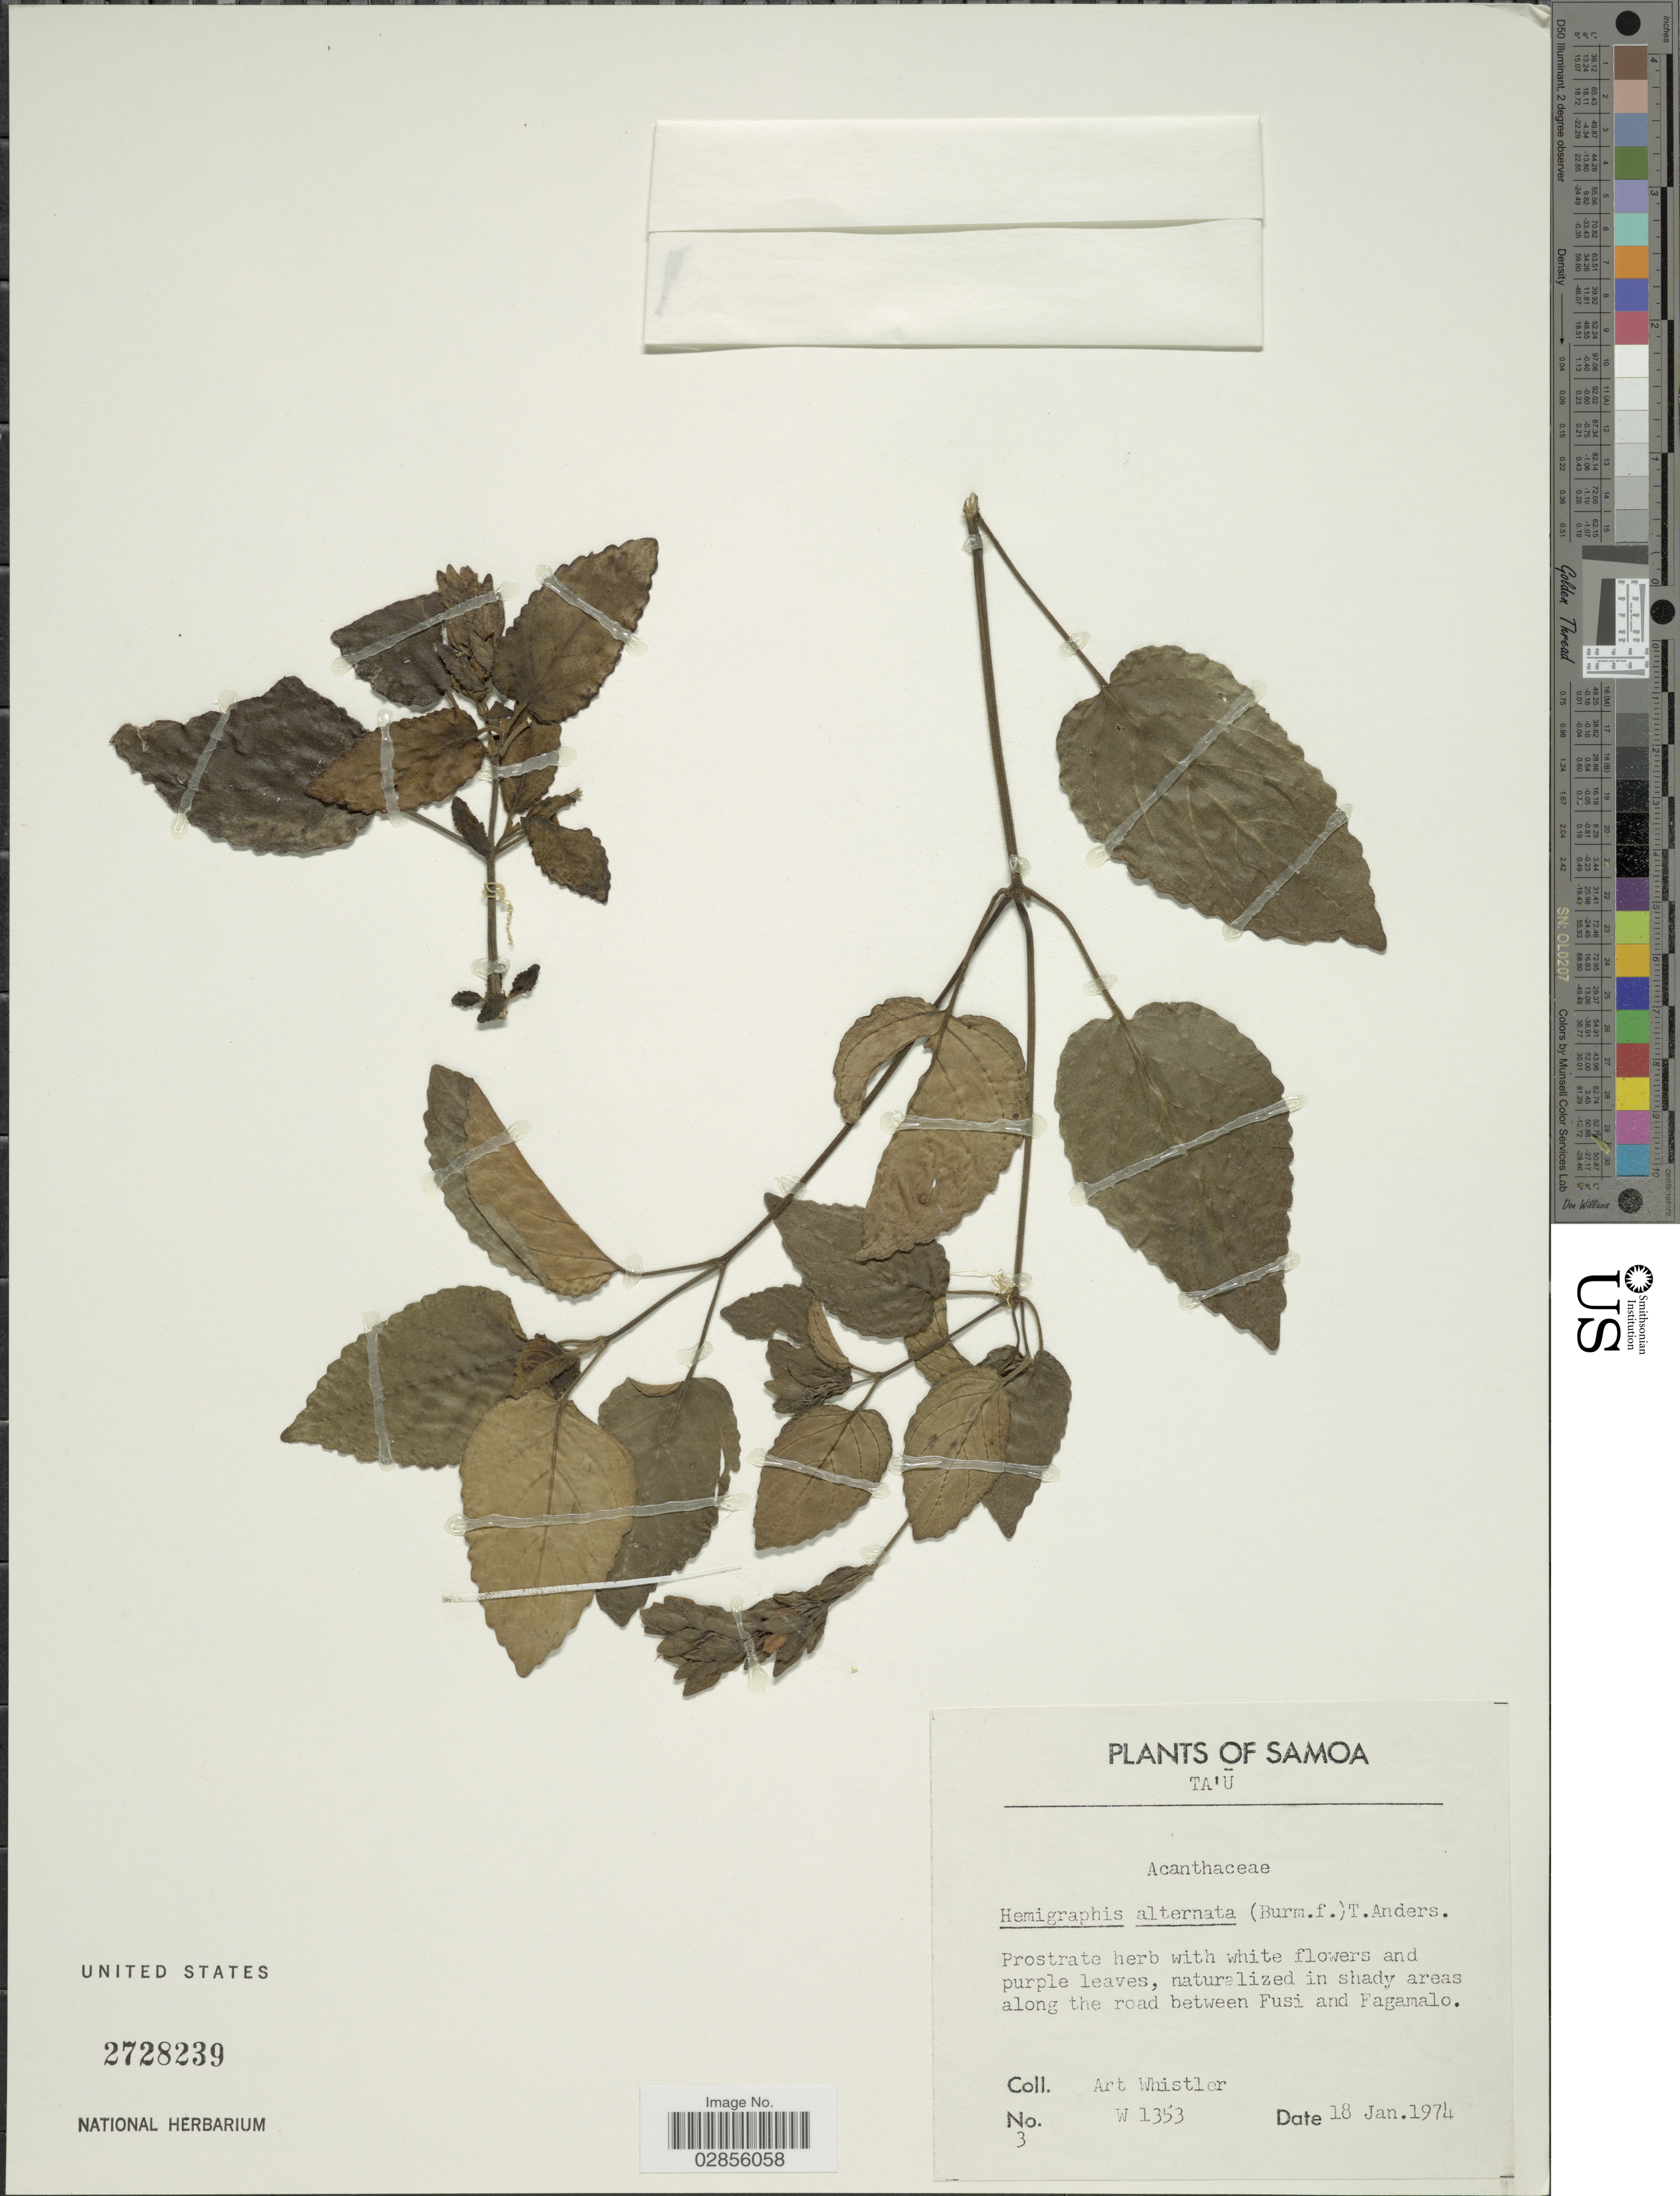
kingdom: Plantae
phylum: Tracheophyta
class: Magnoliopsida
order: Lamiales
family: Acanthaceae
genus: Strobilanthes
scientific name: Strobilanthes alternata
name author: (Burm. f.) Moylan ex J.R.I. Wood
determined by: Wagner, W. L., (BOT), Smithsonian Institution - National Museum of Natural History (UNITED STATES)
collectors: A. Whistler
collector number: W1353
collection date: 1974-01-18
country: American Samoa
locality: Samoa. Ta'U. Along the road between Fusi and Fagamalo.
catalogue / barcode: US 2728239